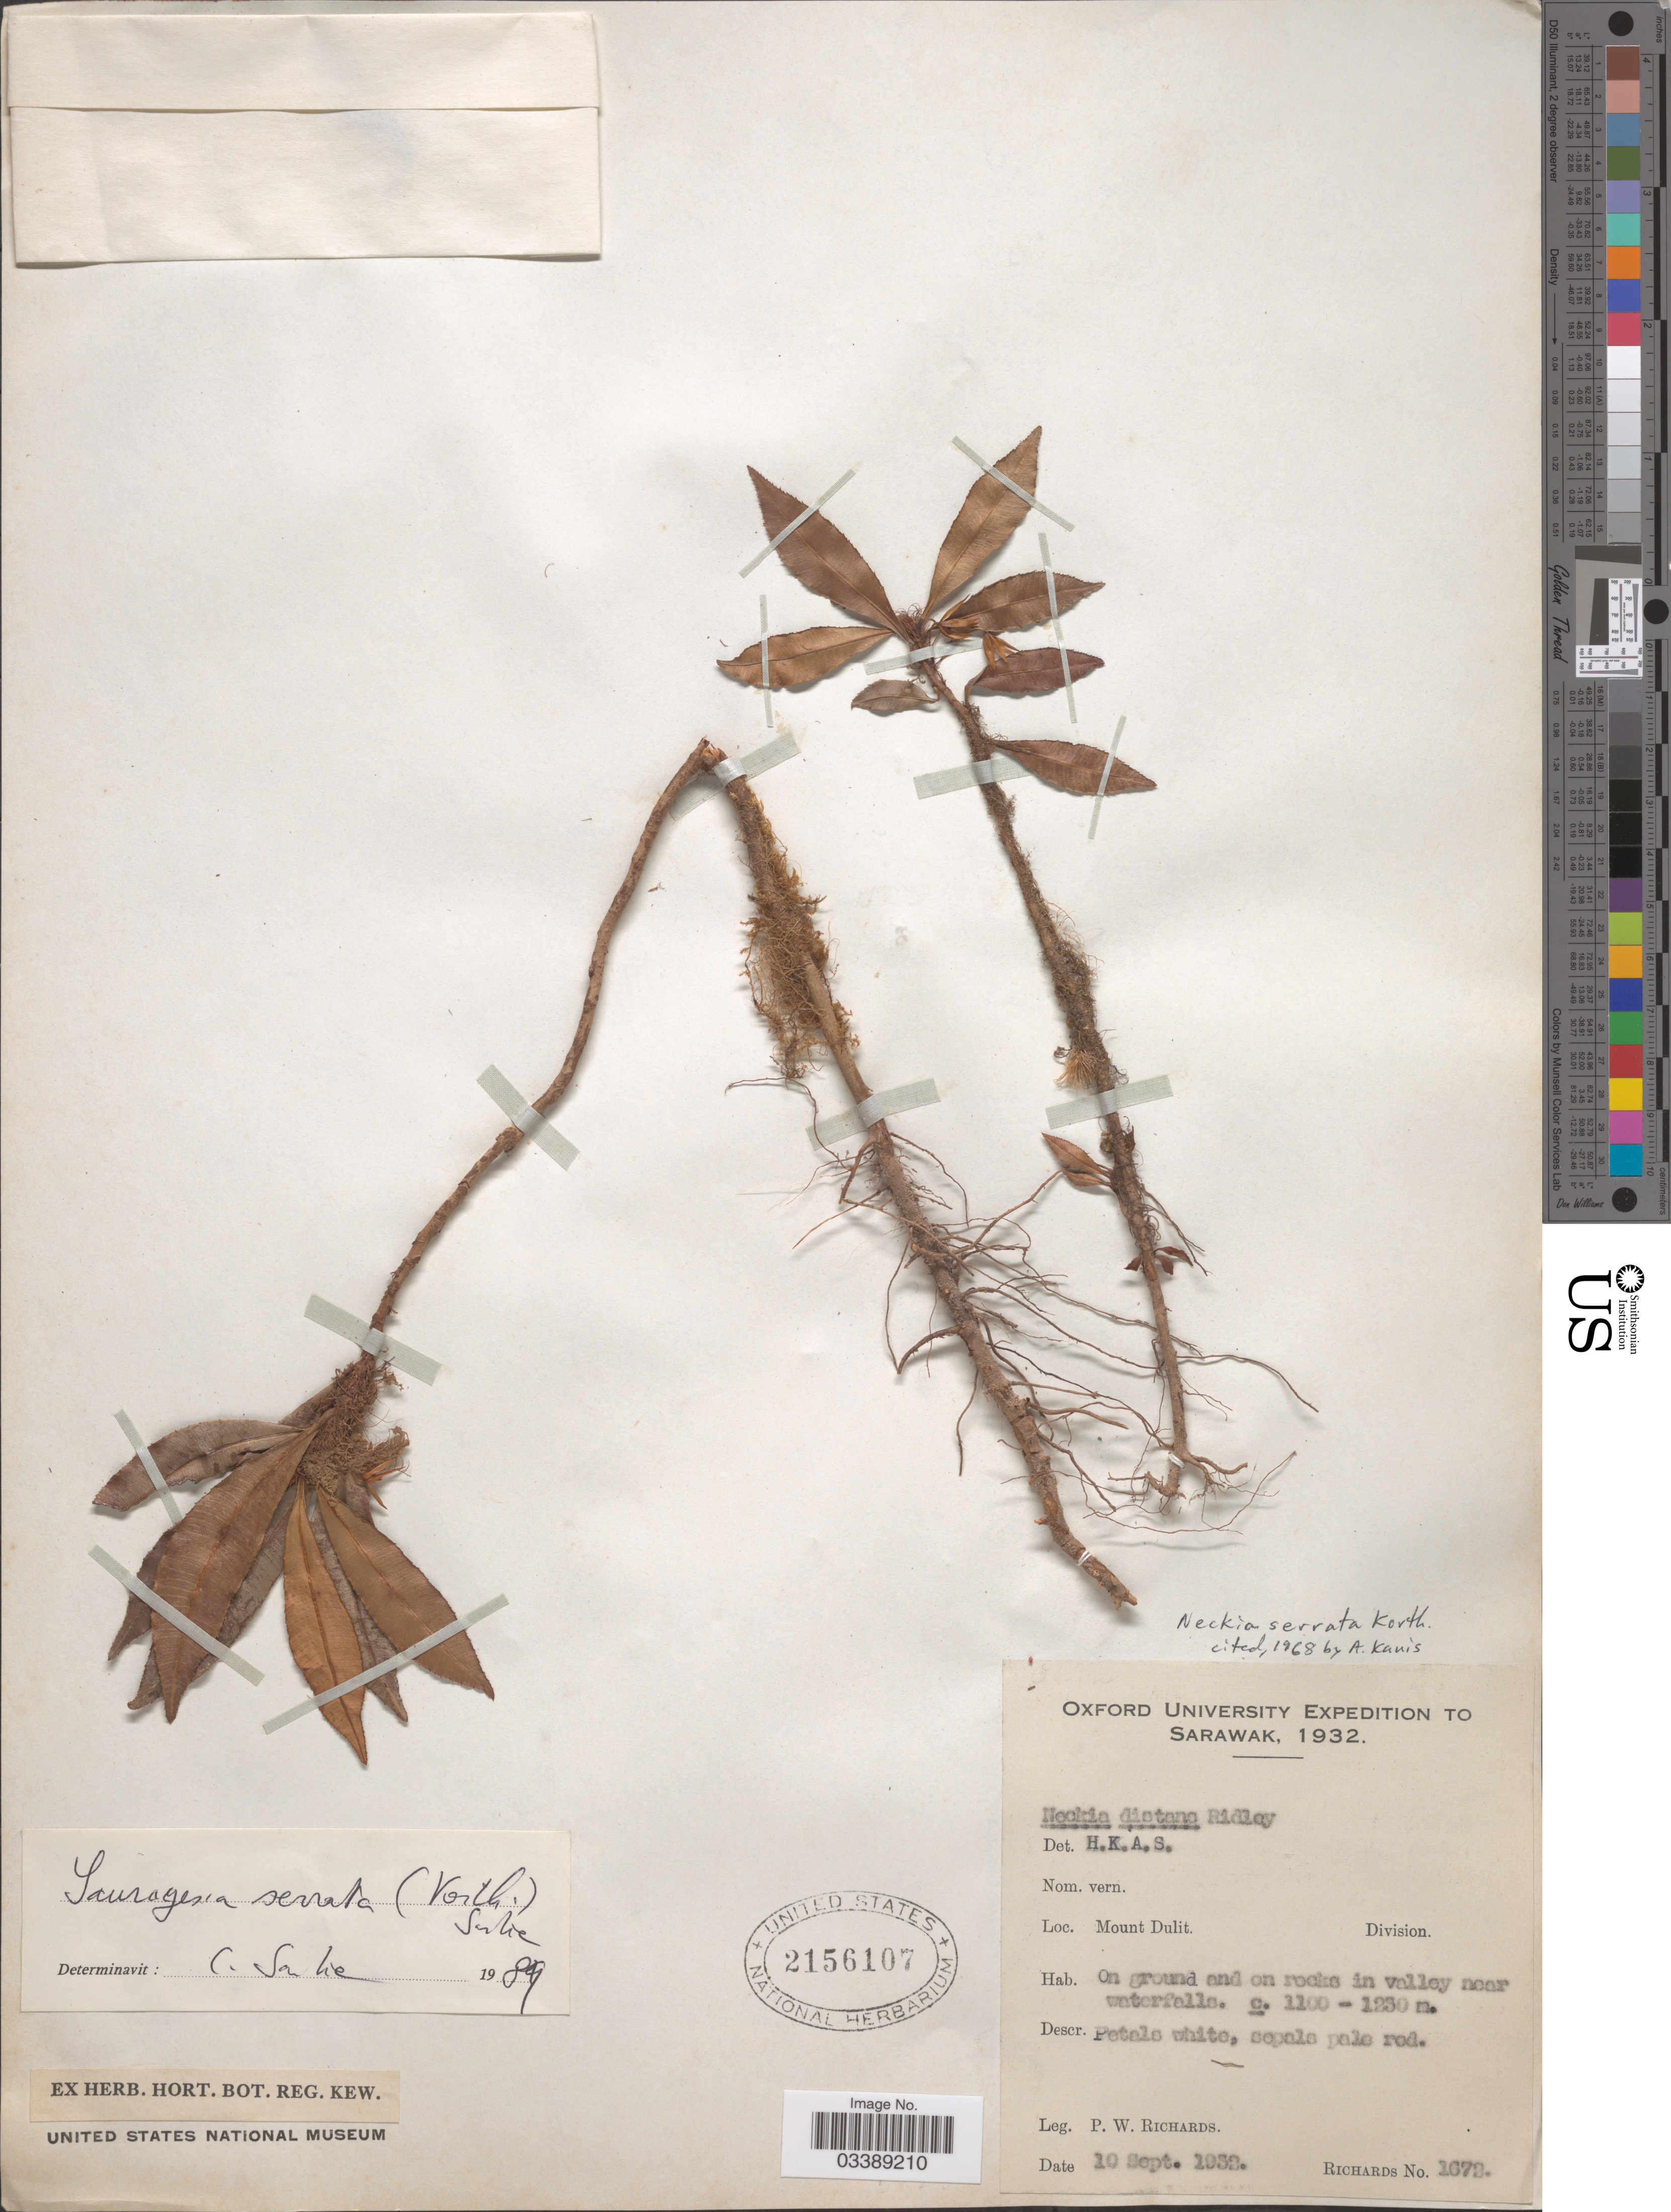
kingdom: Plantae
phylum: Tracheophyta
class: Magnoliopsida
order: Malpighiales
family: Ochnaceae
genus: Neckia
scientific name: Neckia serrata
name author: Korth.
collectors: P. Richards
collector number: Richards 1672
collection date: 1932-09-10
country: Malaysia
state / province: Sarawak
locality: Mount Dulit.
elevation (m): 1100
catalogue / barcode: US 2156107